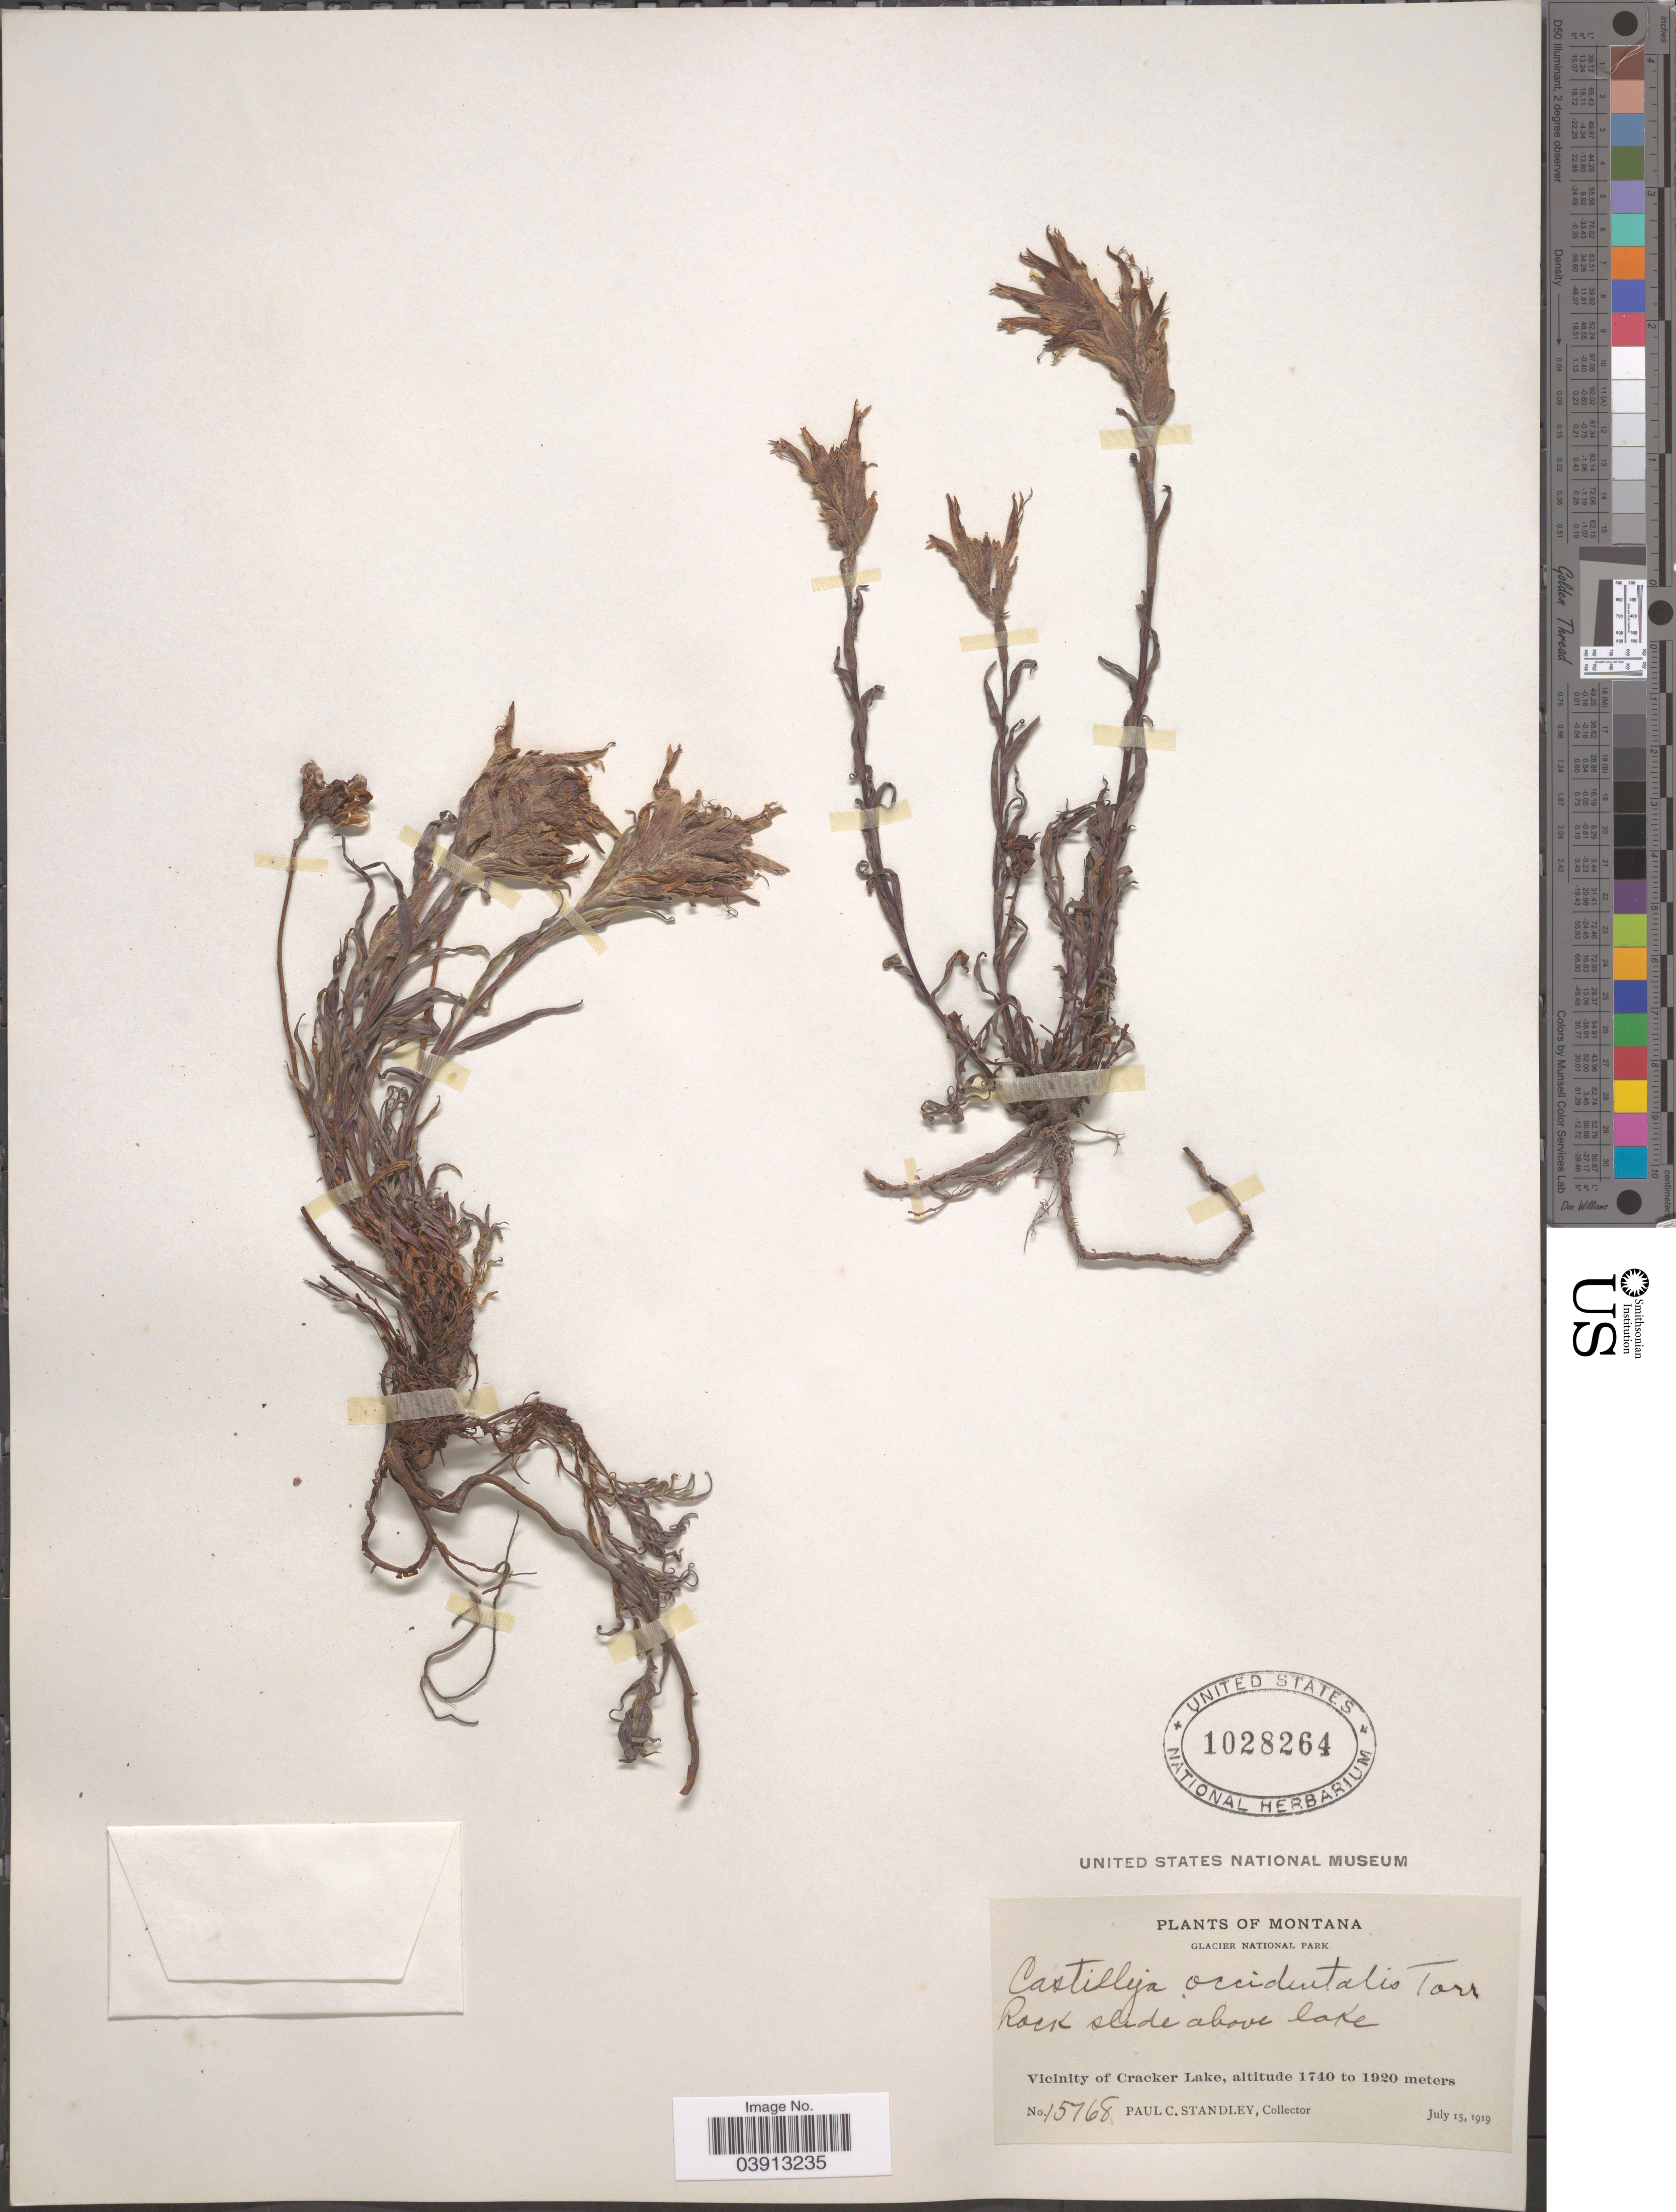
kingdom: Plantae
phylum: Tracheophyta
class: Magnoliopsida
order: Lamiales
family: Orobanchaceae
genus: Castilleja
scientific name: Castilleja occidentalis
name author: Torr.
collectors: P. C. Standley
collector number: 15768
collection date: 1919-07-15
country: United States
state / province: Montana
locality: Glacier National Park. Rock slide above lake. Vicinity of Cracker Lake.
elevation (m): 1740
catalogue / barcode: US 1028264